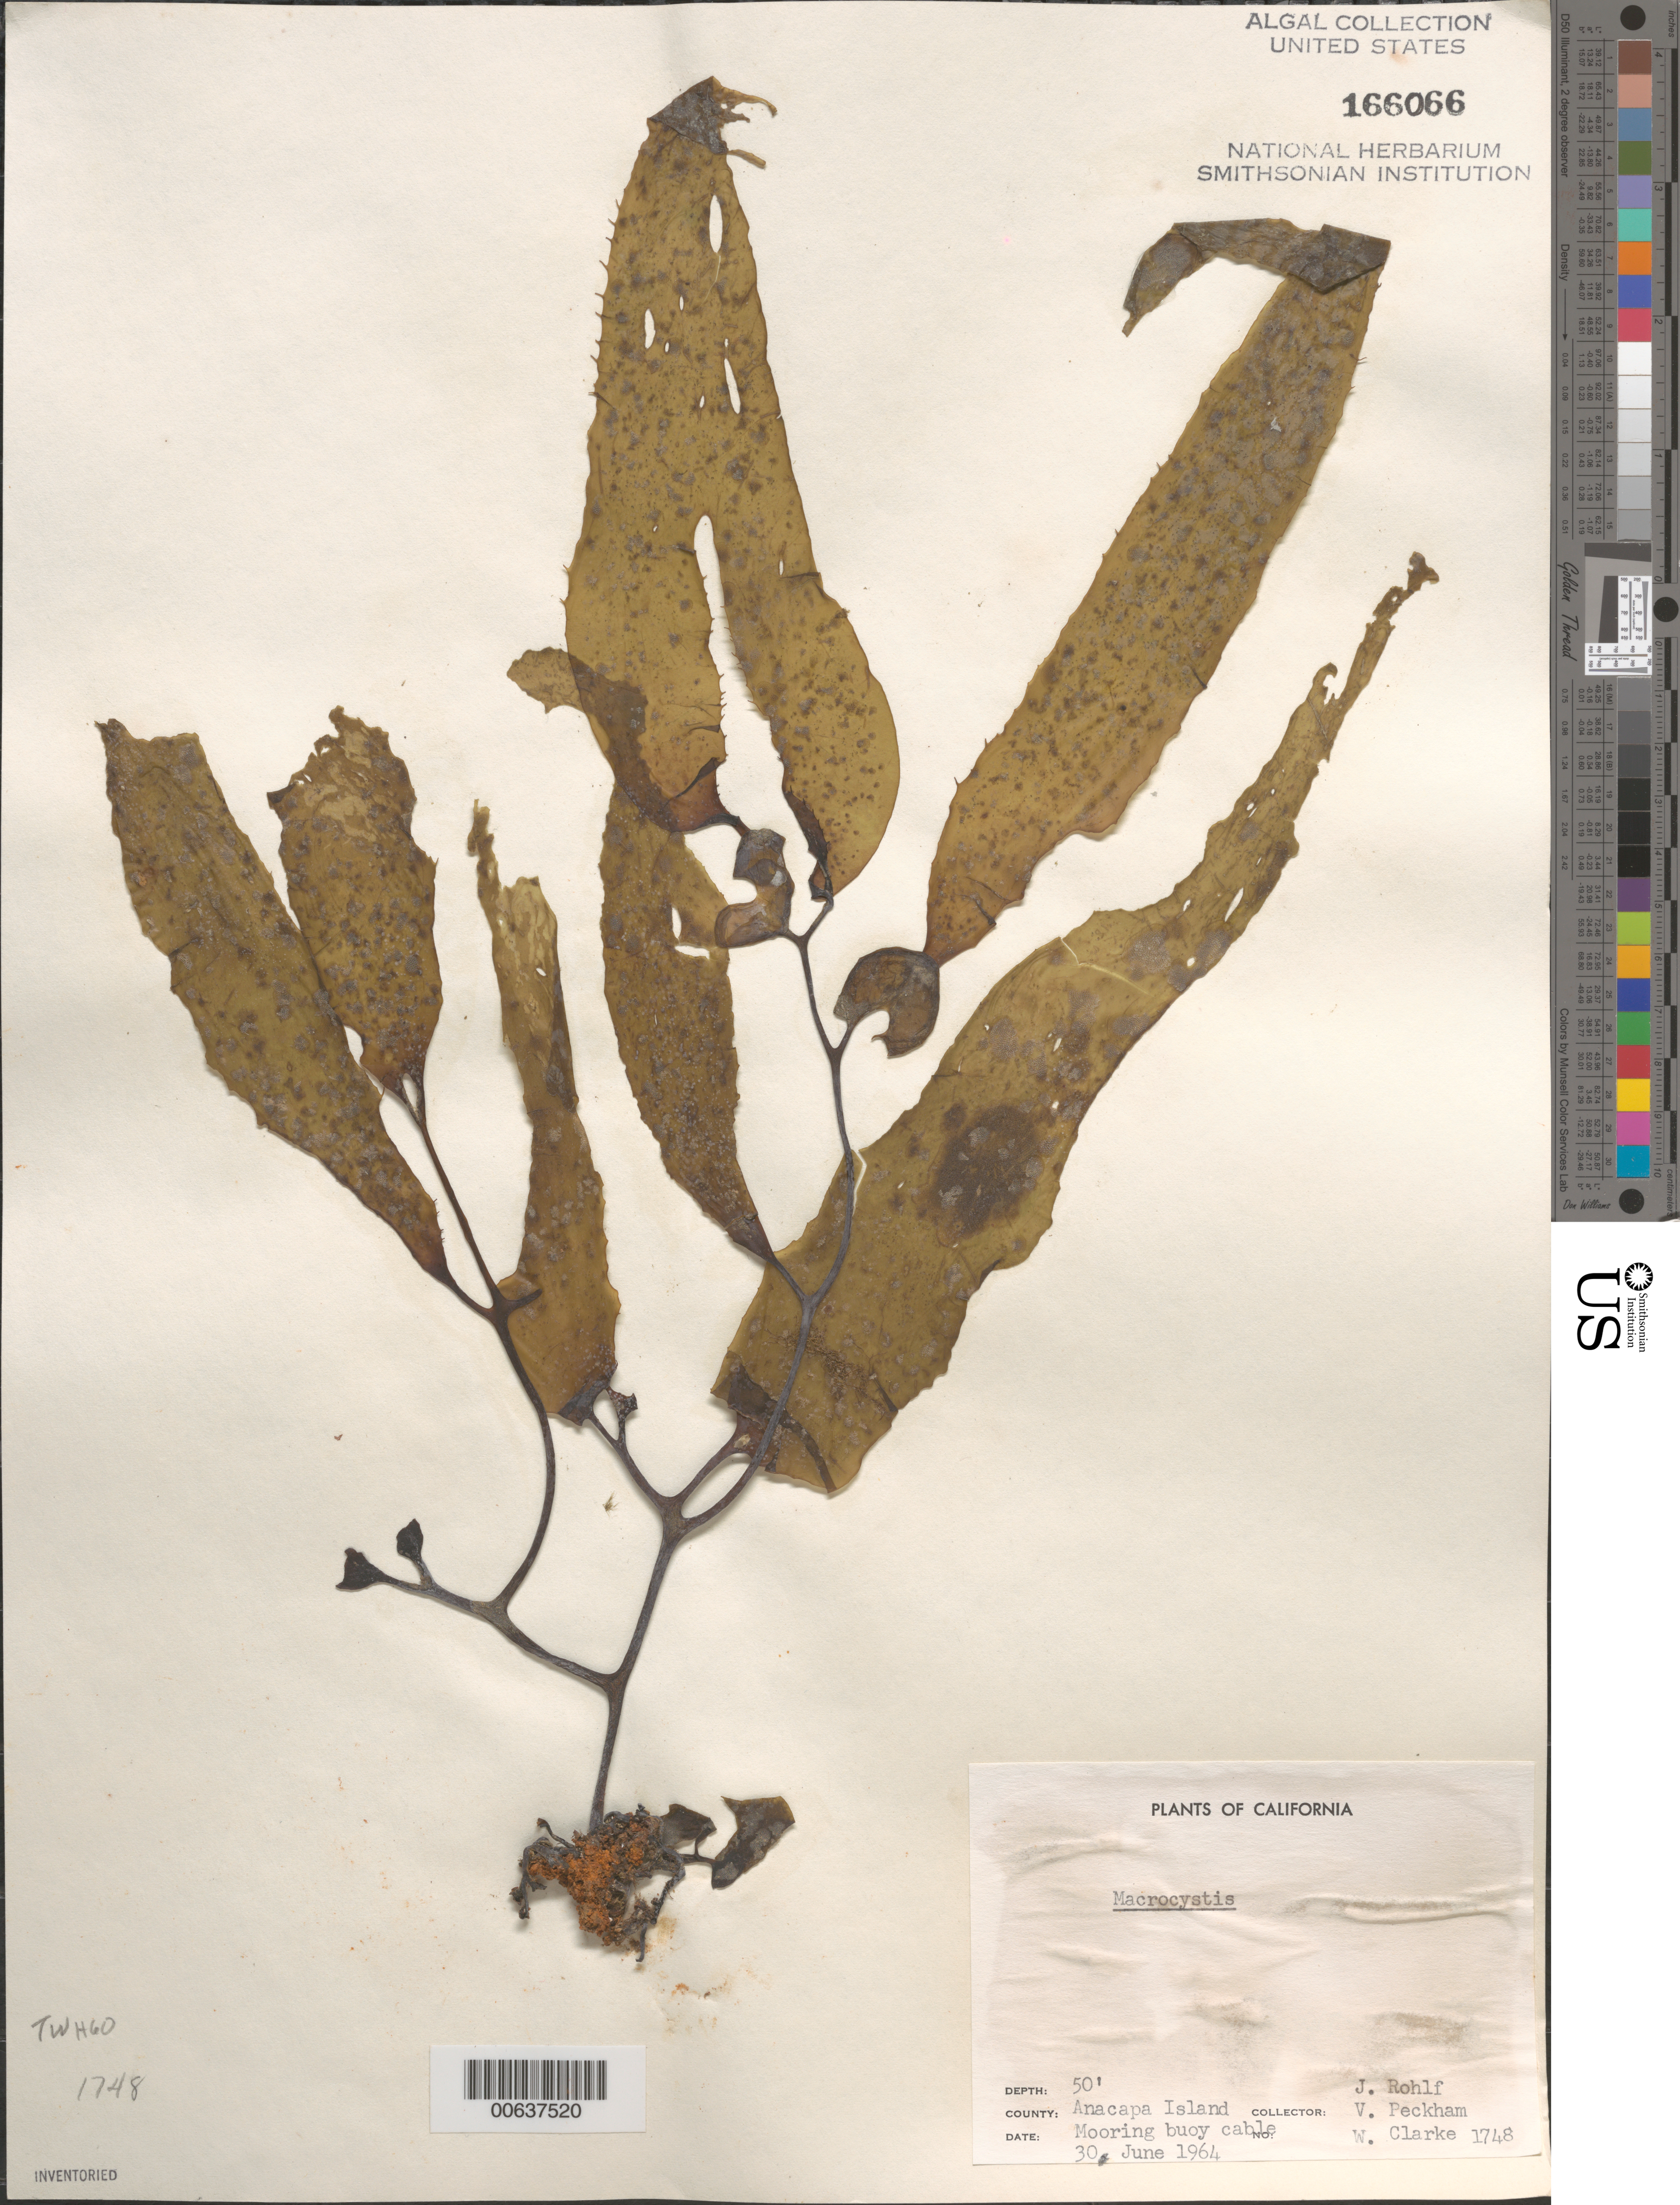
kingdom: Chromista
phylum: Ochrophyta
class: Phaeophyceae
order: Laminariales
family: Laminariaceae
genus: Macrocystis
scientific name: Macrocystis sp.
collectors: J. Rohlf, V. Peckham & W. Clarke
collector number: Neushul 1748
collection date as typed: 30 Jun 1964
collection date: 1964-06-30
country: United States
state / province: California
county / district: Ventura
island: Anacapa Island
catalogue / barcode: US 166066